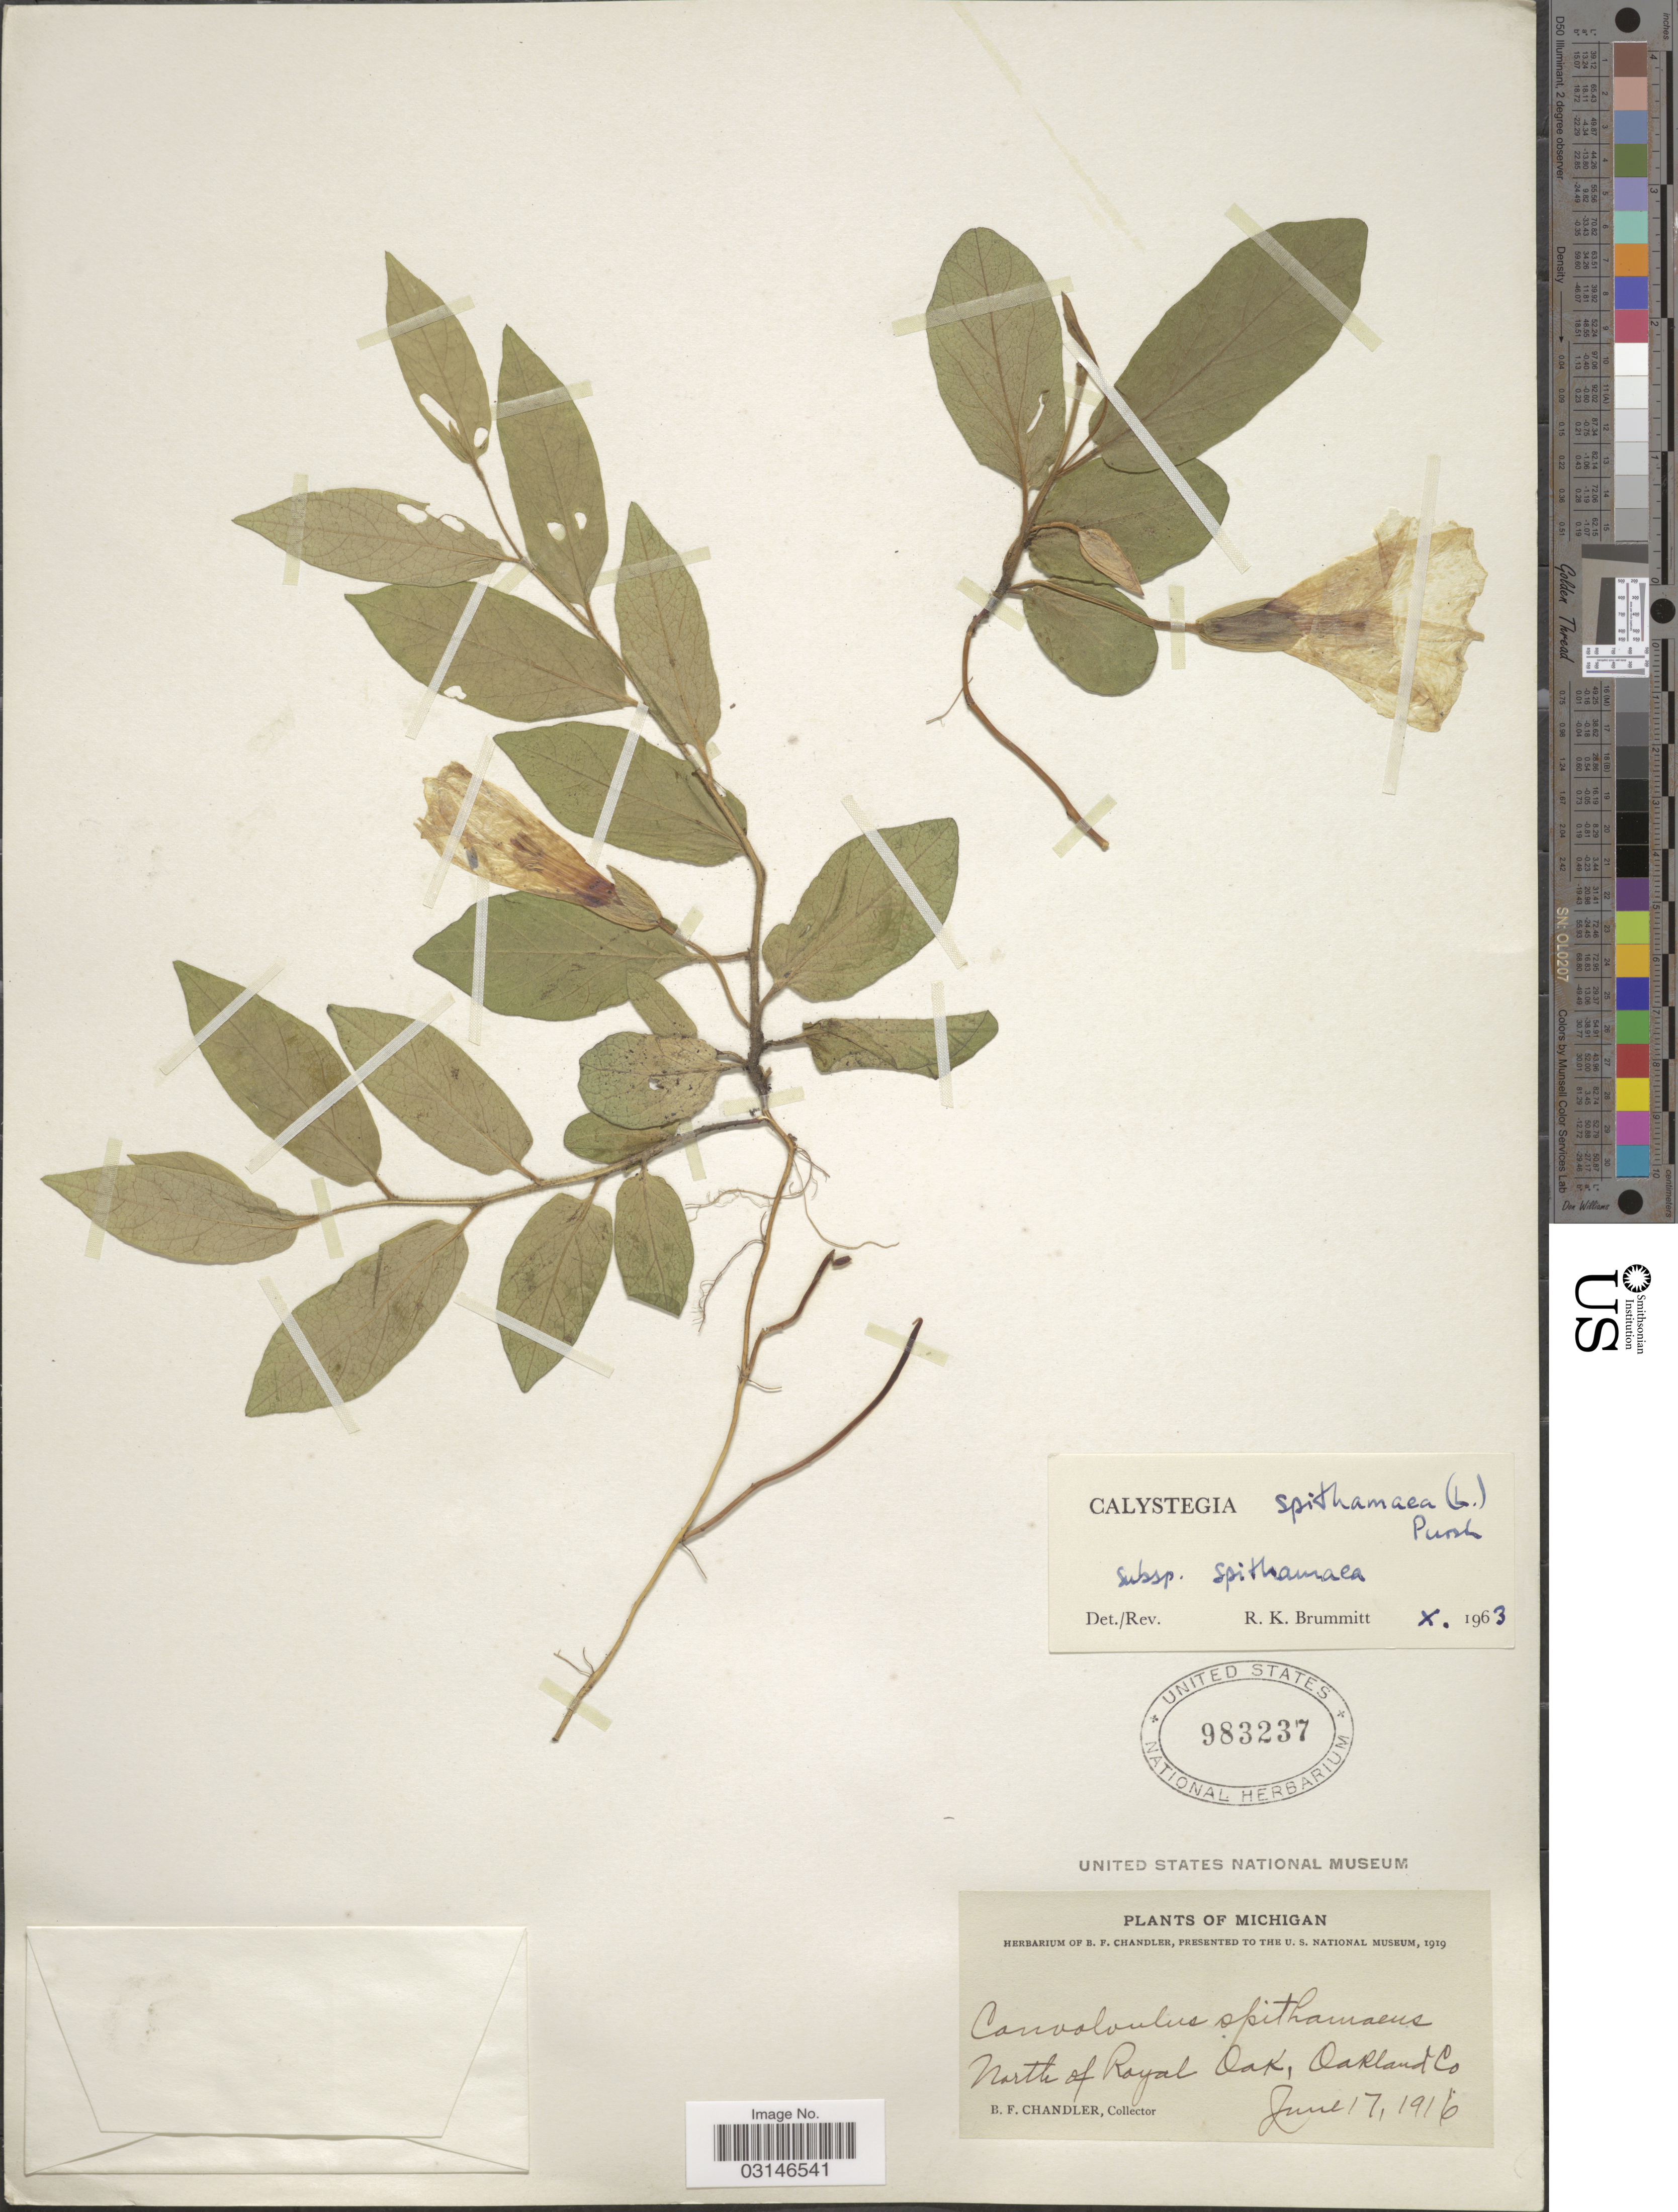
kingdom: Plantae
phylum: Tracheophyta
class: Magnoliopsida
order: Solanales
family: Convolvulaceae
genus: Calystegia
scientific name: Calystegia spithamaea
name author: (L.) Pursh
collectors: B. F. Chandler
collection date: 1916-06-17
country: United States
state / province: Michigan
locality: North of Royal Oak, Oakland Co.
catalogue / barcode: US 983237